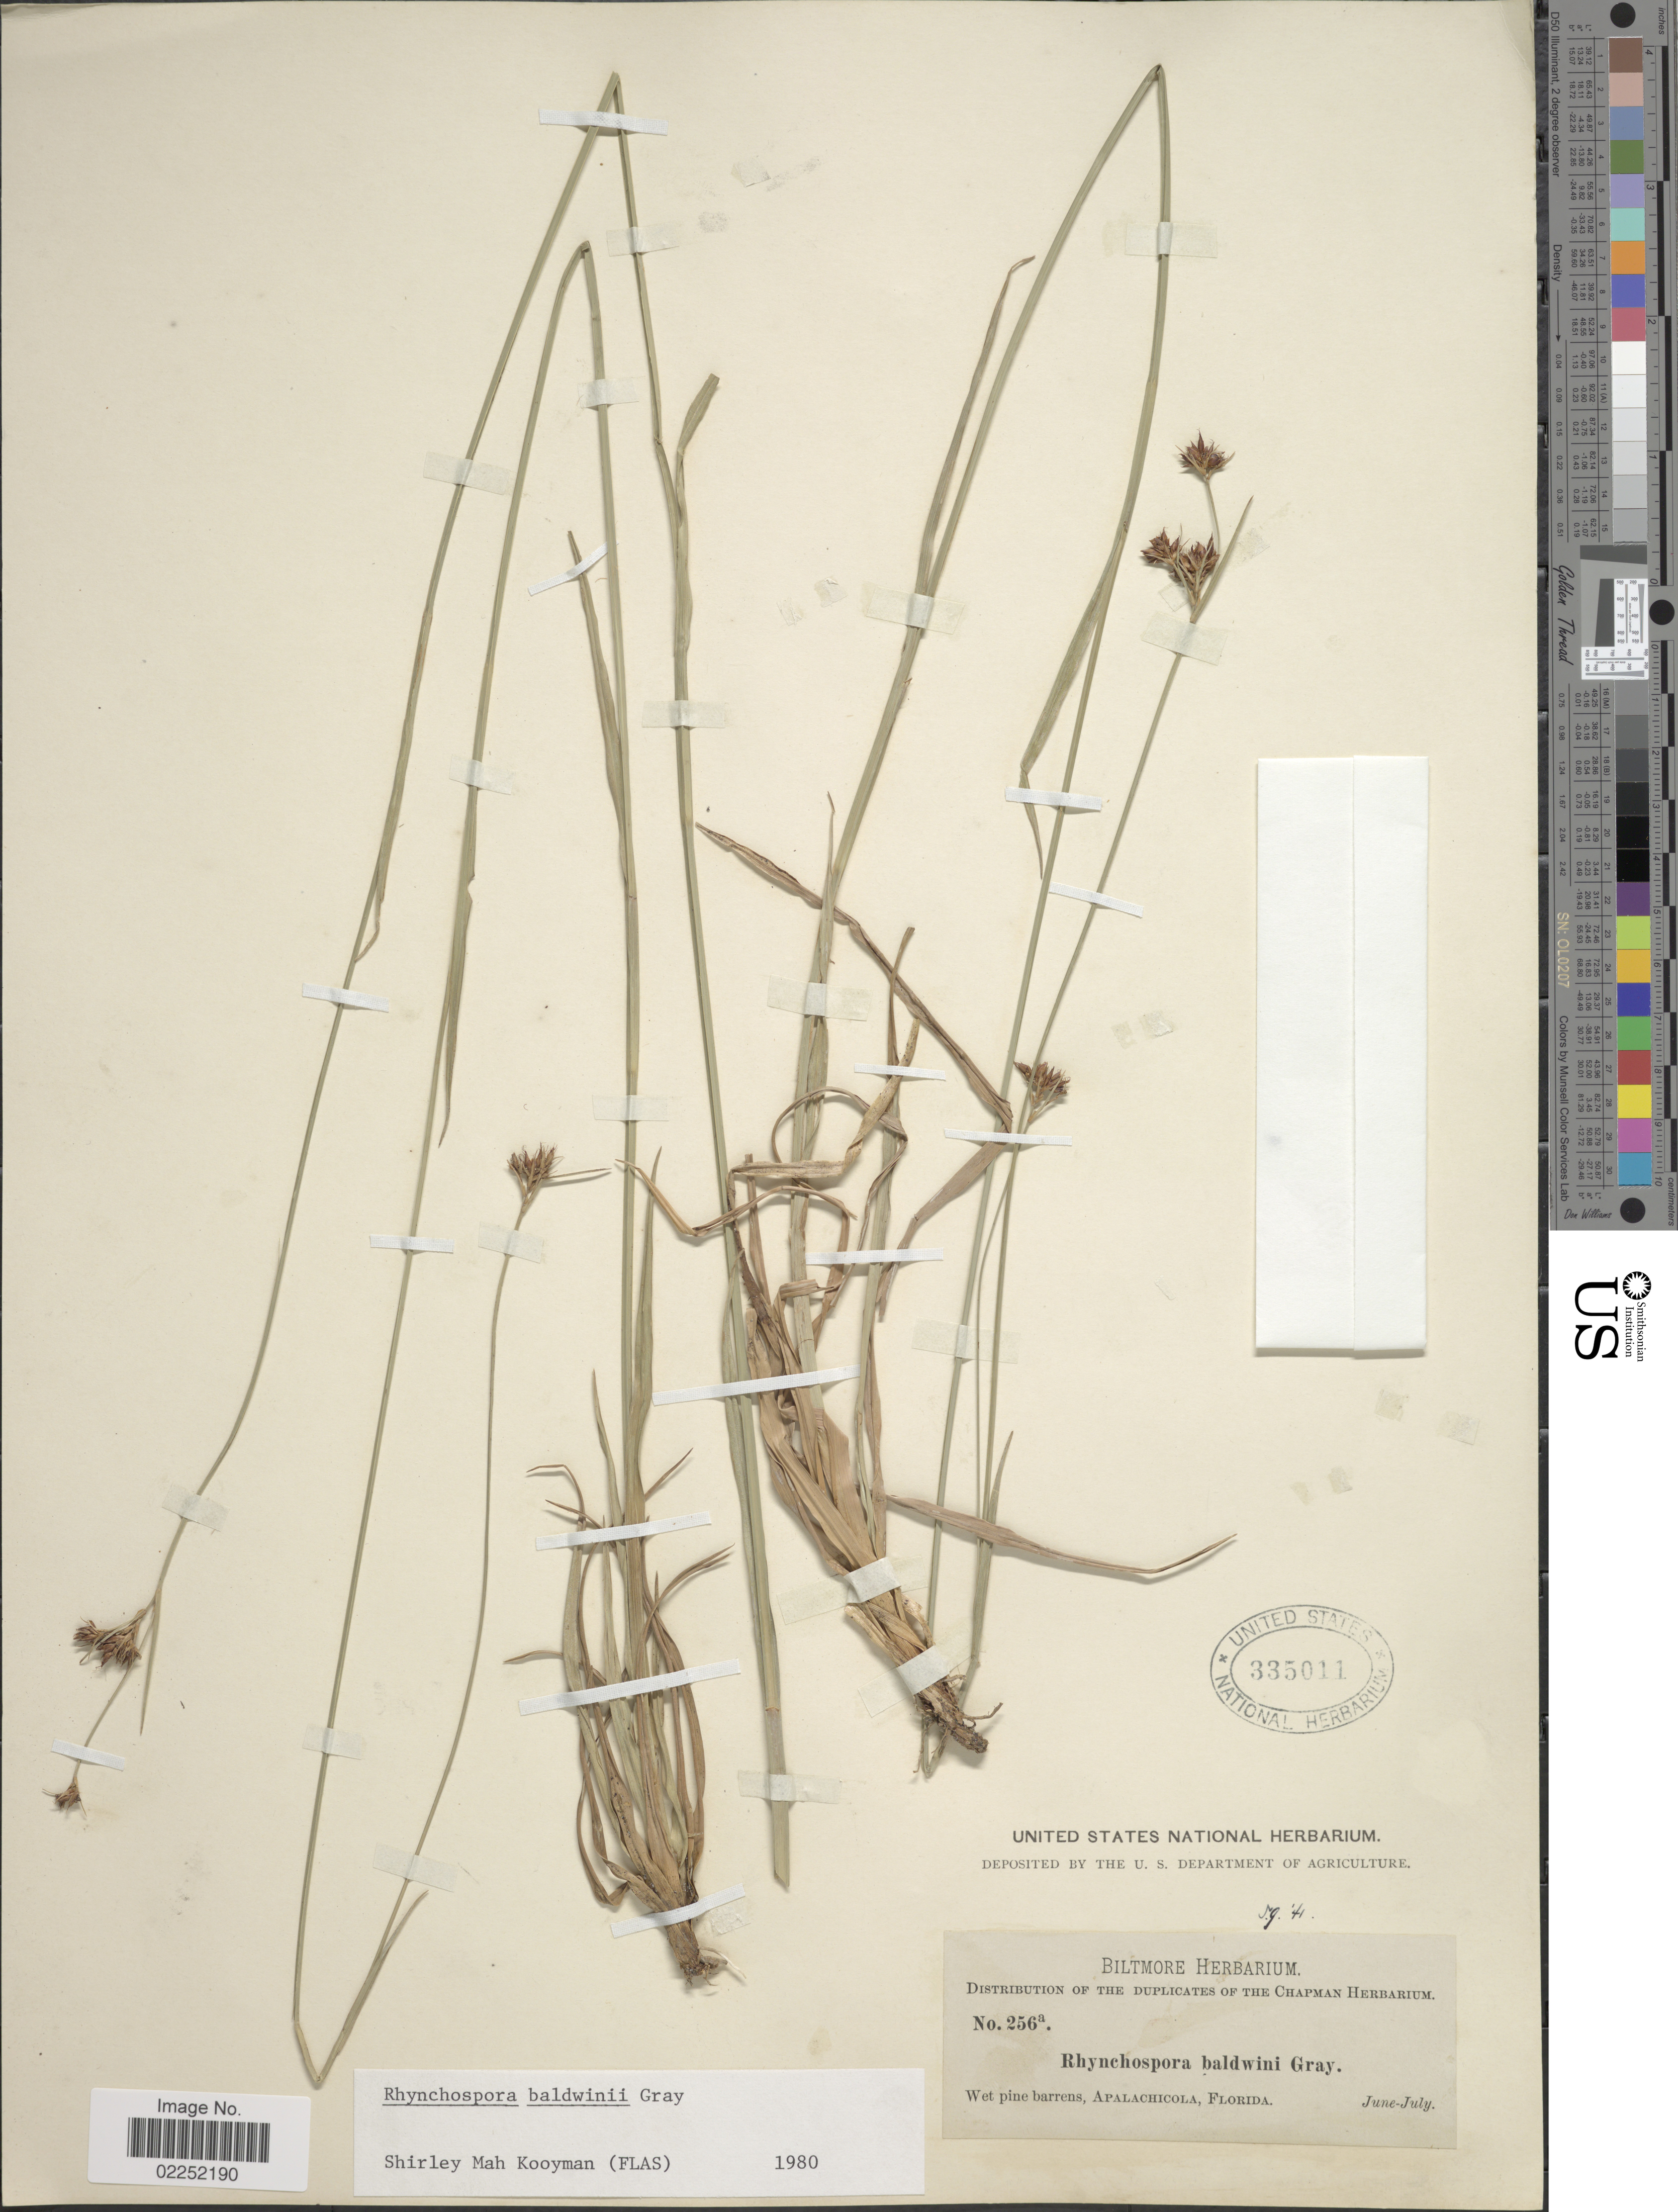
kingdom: Plantae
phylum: Tracheophyta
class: Liliopsida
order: Poales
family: Cyperaceae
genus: Rhynchospora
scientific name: Rhynchospora baldwinii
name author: A. Gray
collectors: ex herb. Biltmore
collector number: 256a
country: United States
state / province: Florida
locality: Wet pine barrens, Apalachicola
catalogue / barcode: US 335011